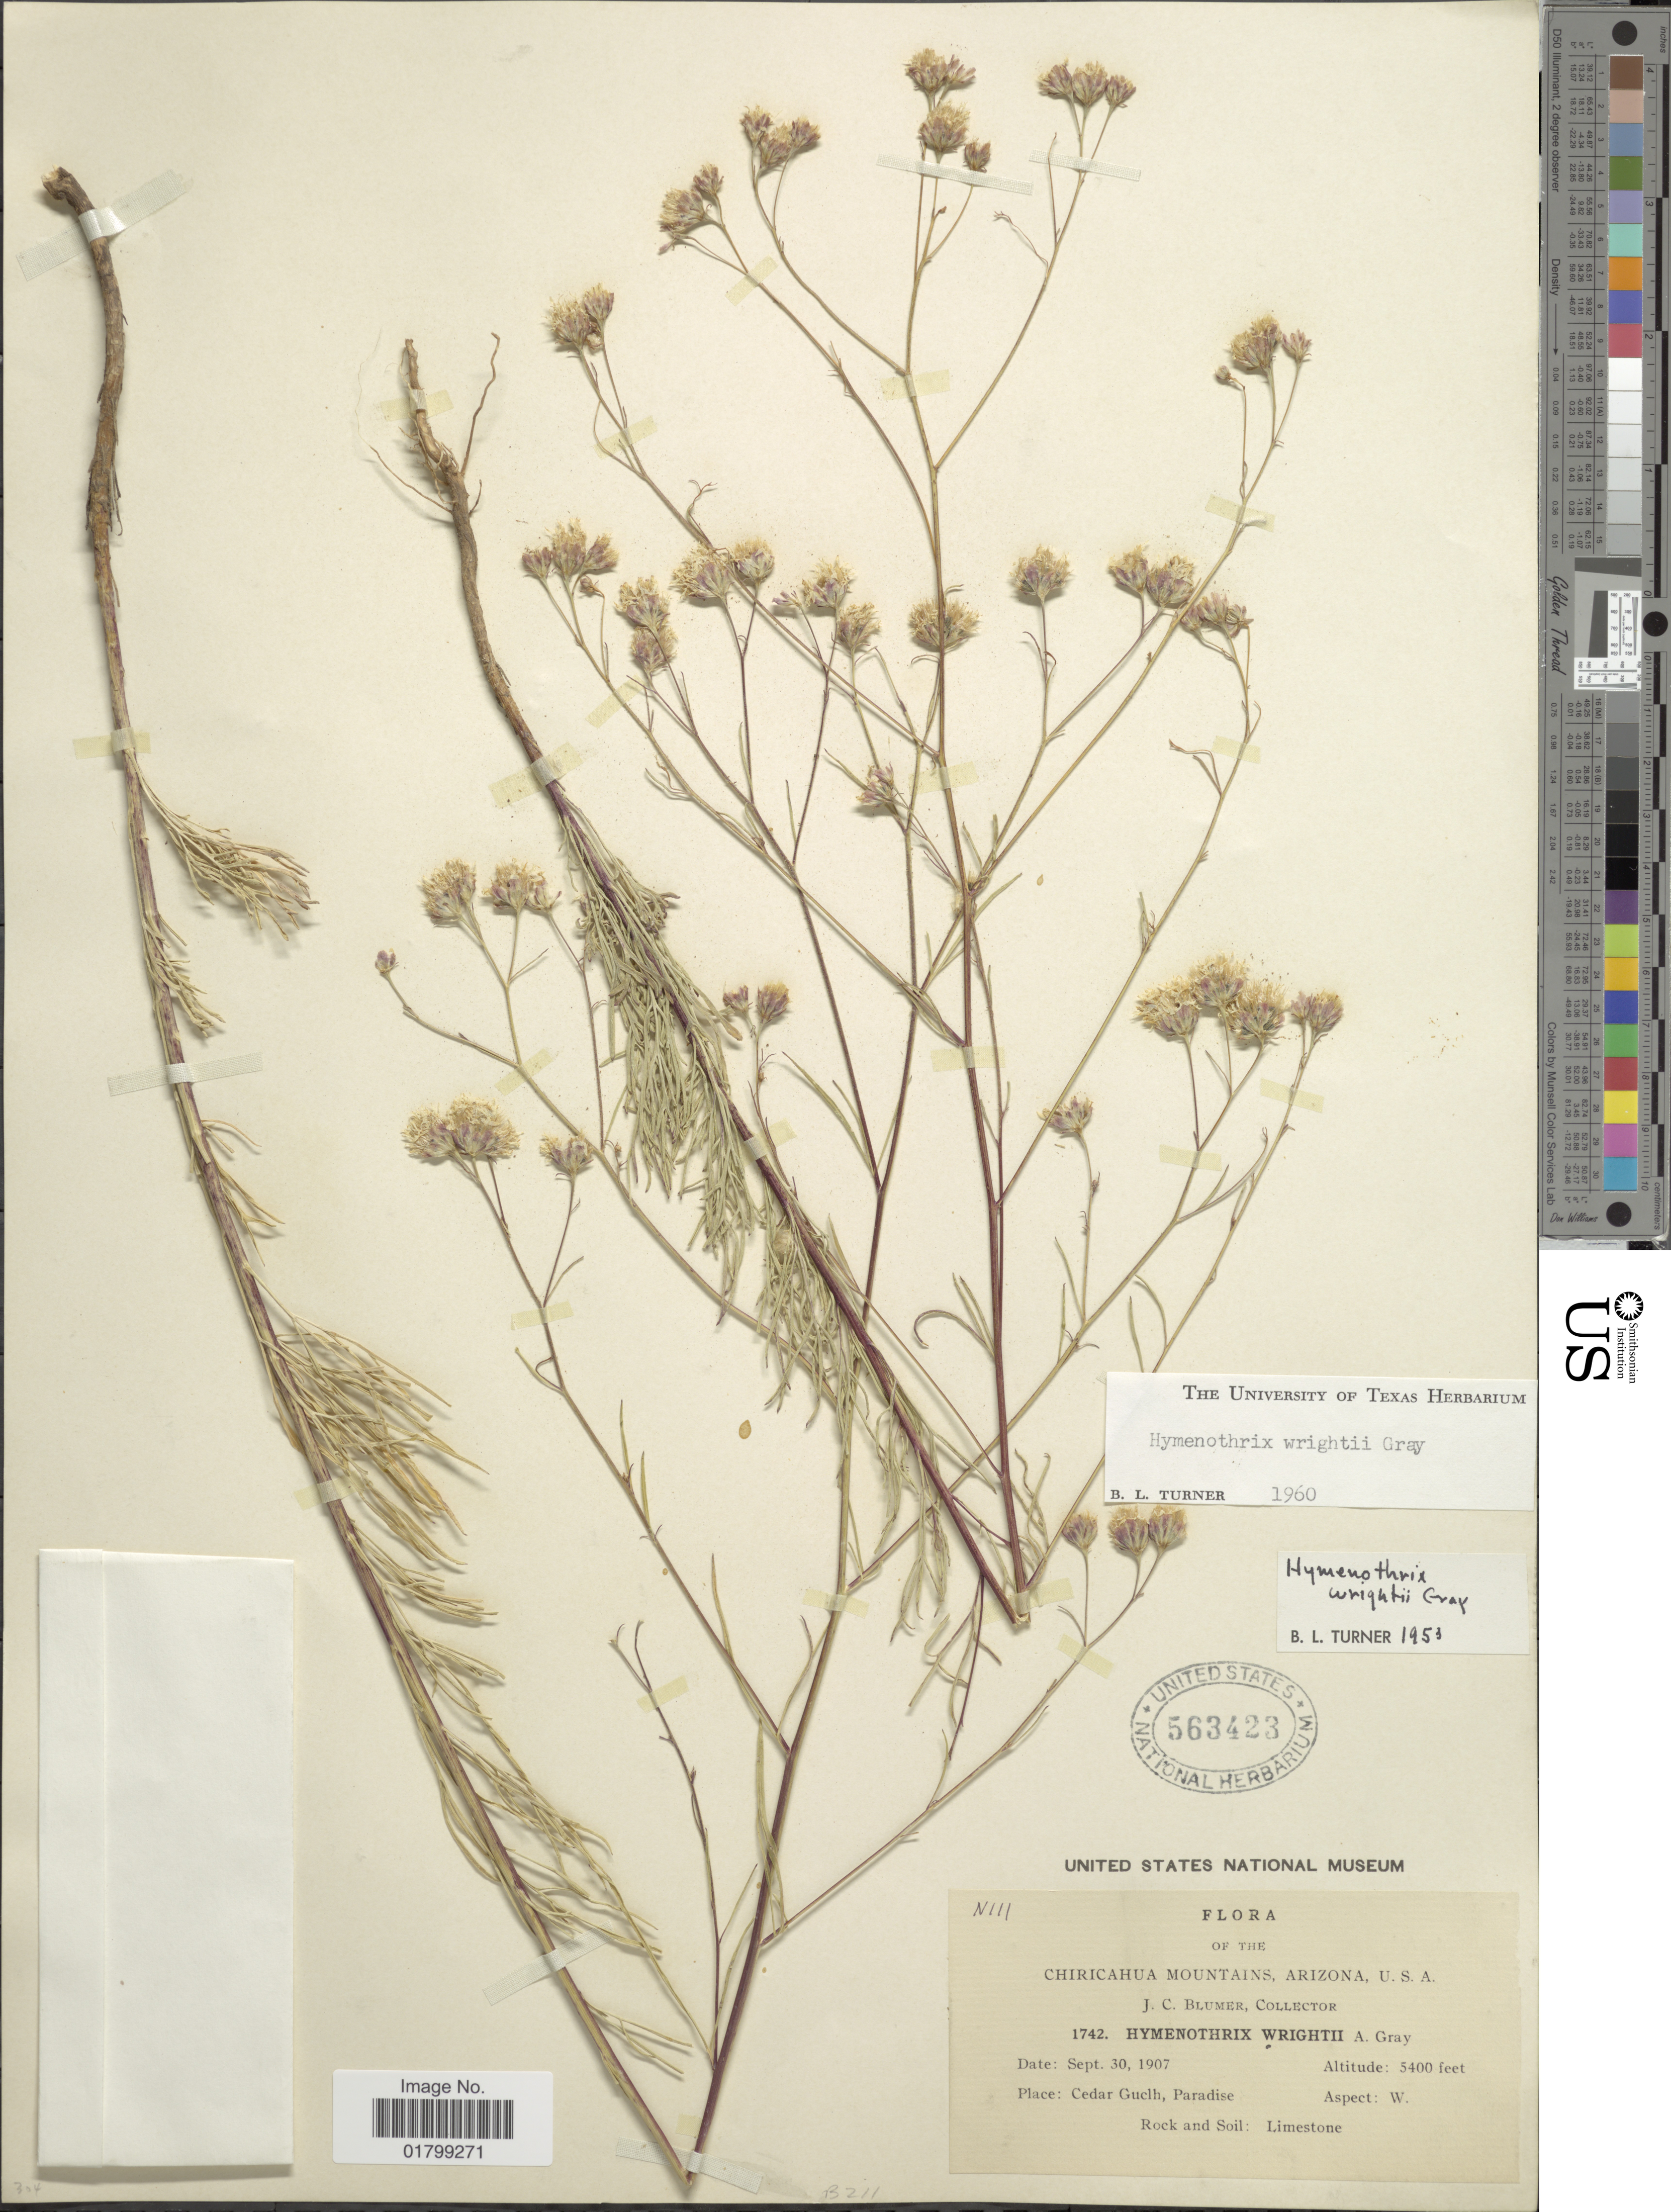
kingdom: Plantae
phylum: Tracheophyta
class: Magnoliopsida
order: Asterales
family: Asteraceae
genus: Hymenothrix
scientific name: Hymenothrix wrightii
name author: A. Gray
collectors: J. C. Blumer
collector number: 1742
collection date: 1907-09-30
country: United States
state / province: Arizona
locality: Chiricahua Mountains, Cedar Gulch, Paradise, Cochise Co.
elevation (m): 1646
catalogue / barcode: US 563423